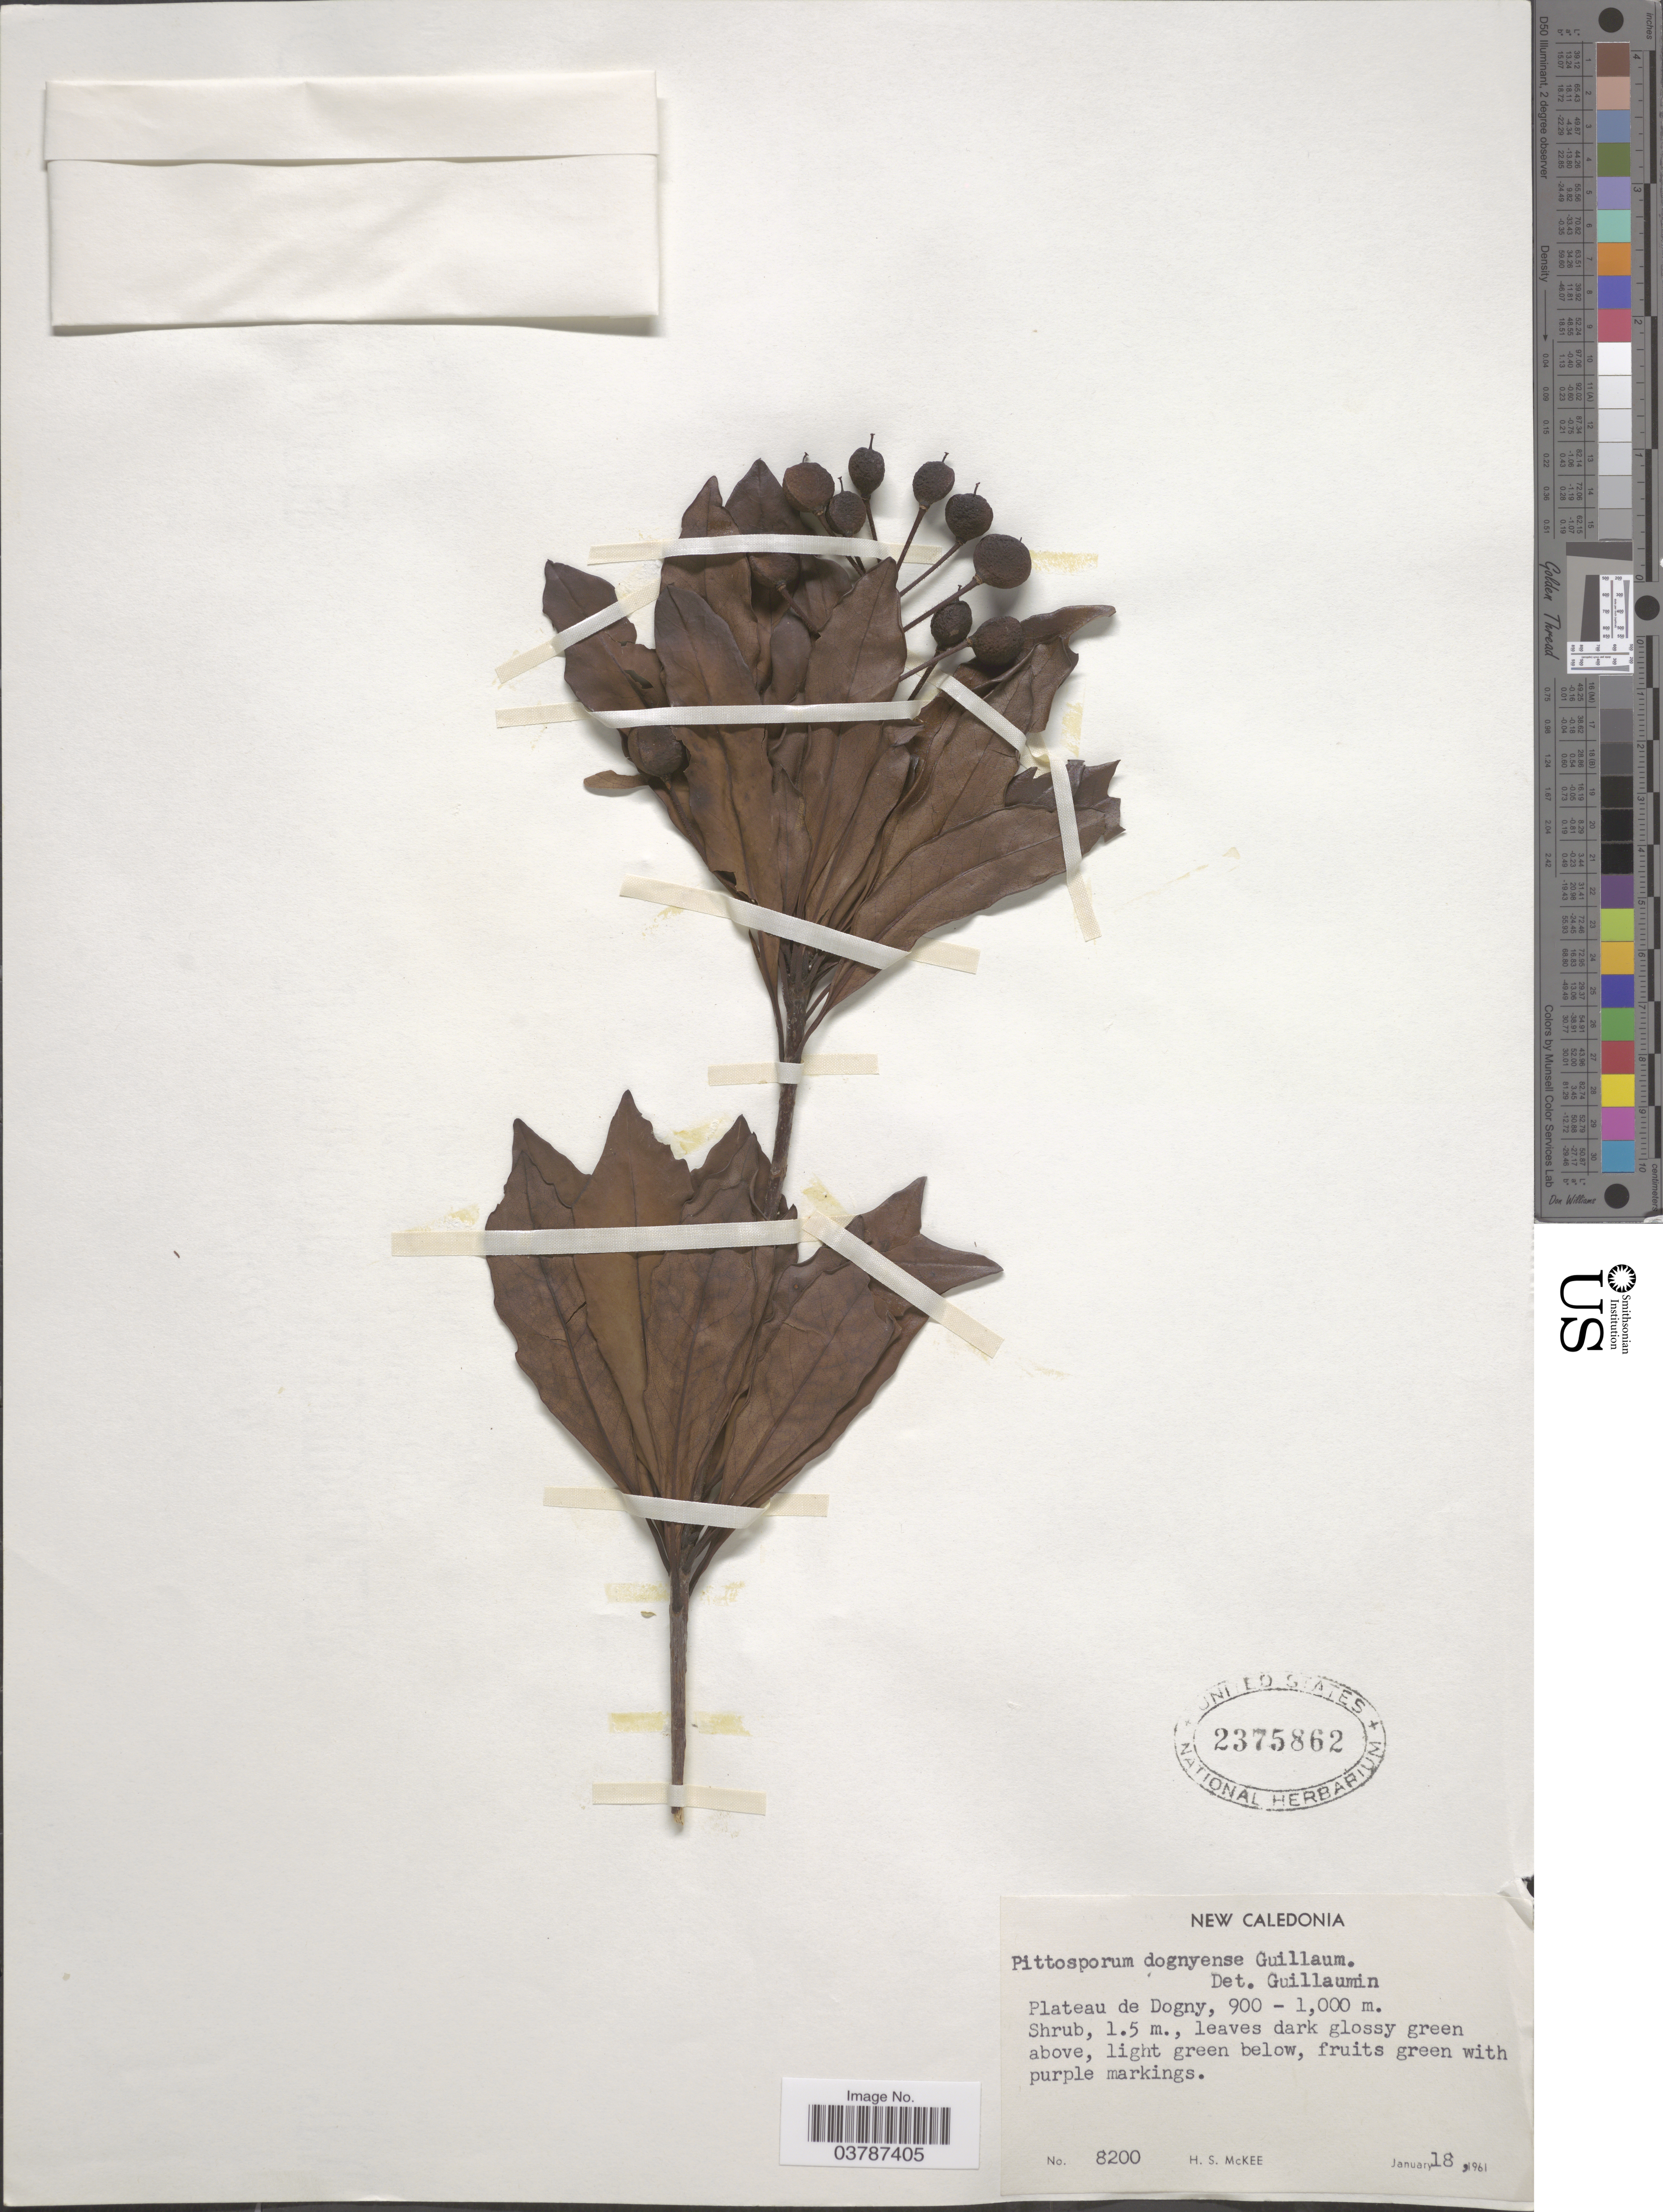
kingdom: Plantae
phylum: Tracheophyta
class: Magnoliopsida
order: Apiales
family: Pittosporaceae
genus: Pittosporum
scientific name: Pittosporum dognyense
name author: Guillaumin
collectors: H. S. McKee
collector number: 8200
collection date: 1961-01-18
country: New Caledonia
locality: Plateau de Dogny.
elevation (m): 900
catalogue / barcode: US 2375862